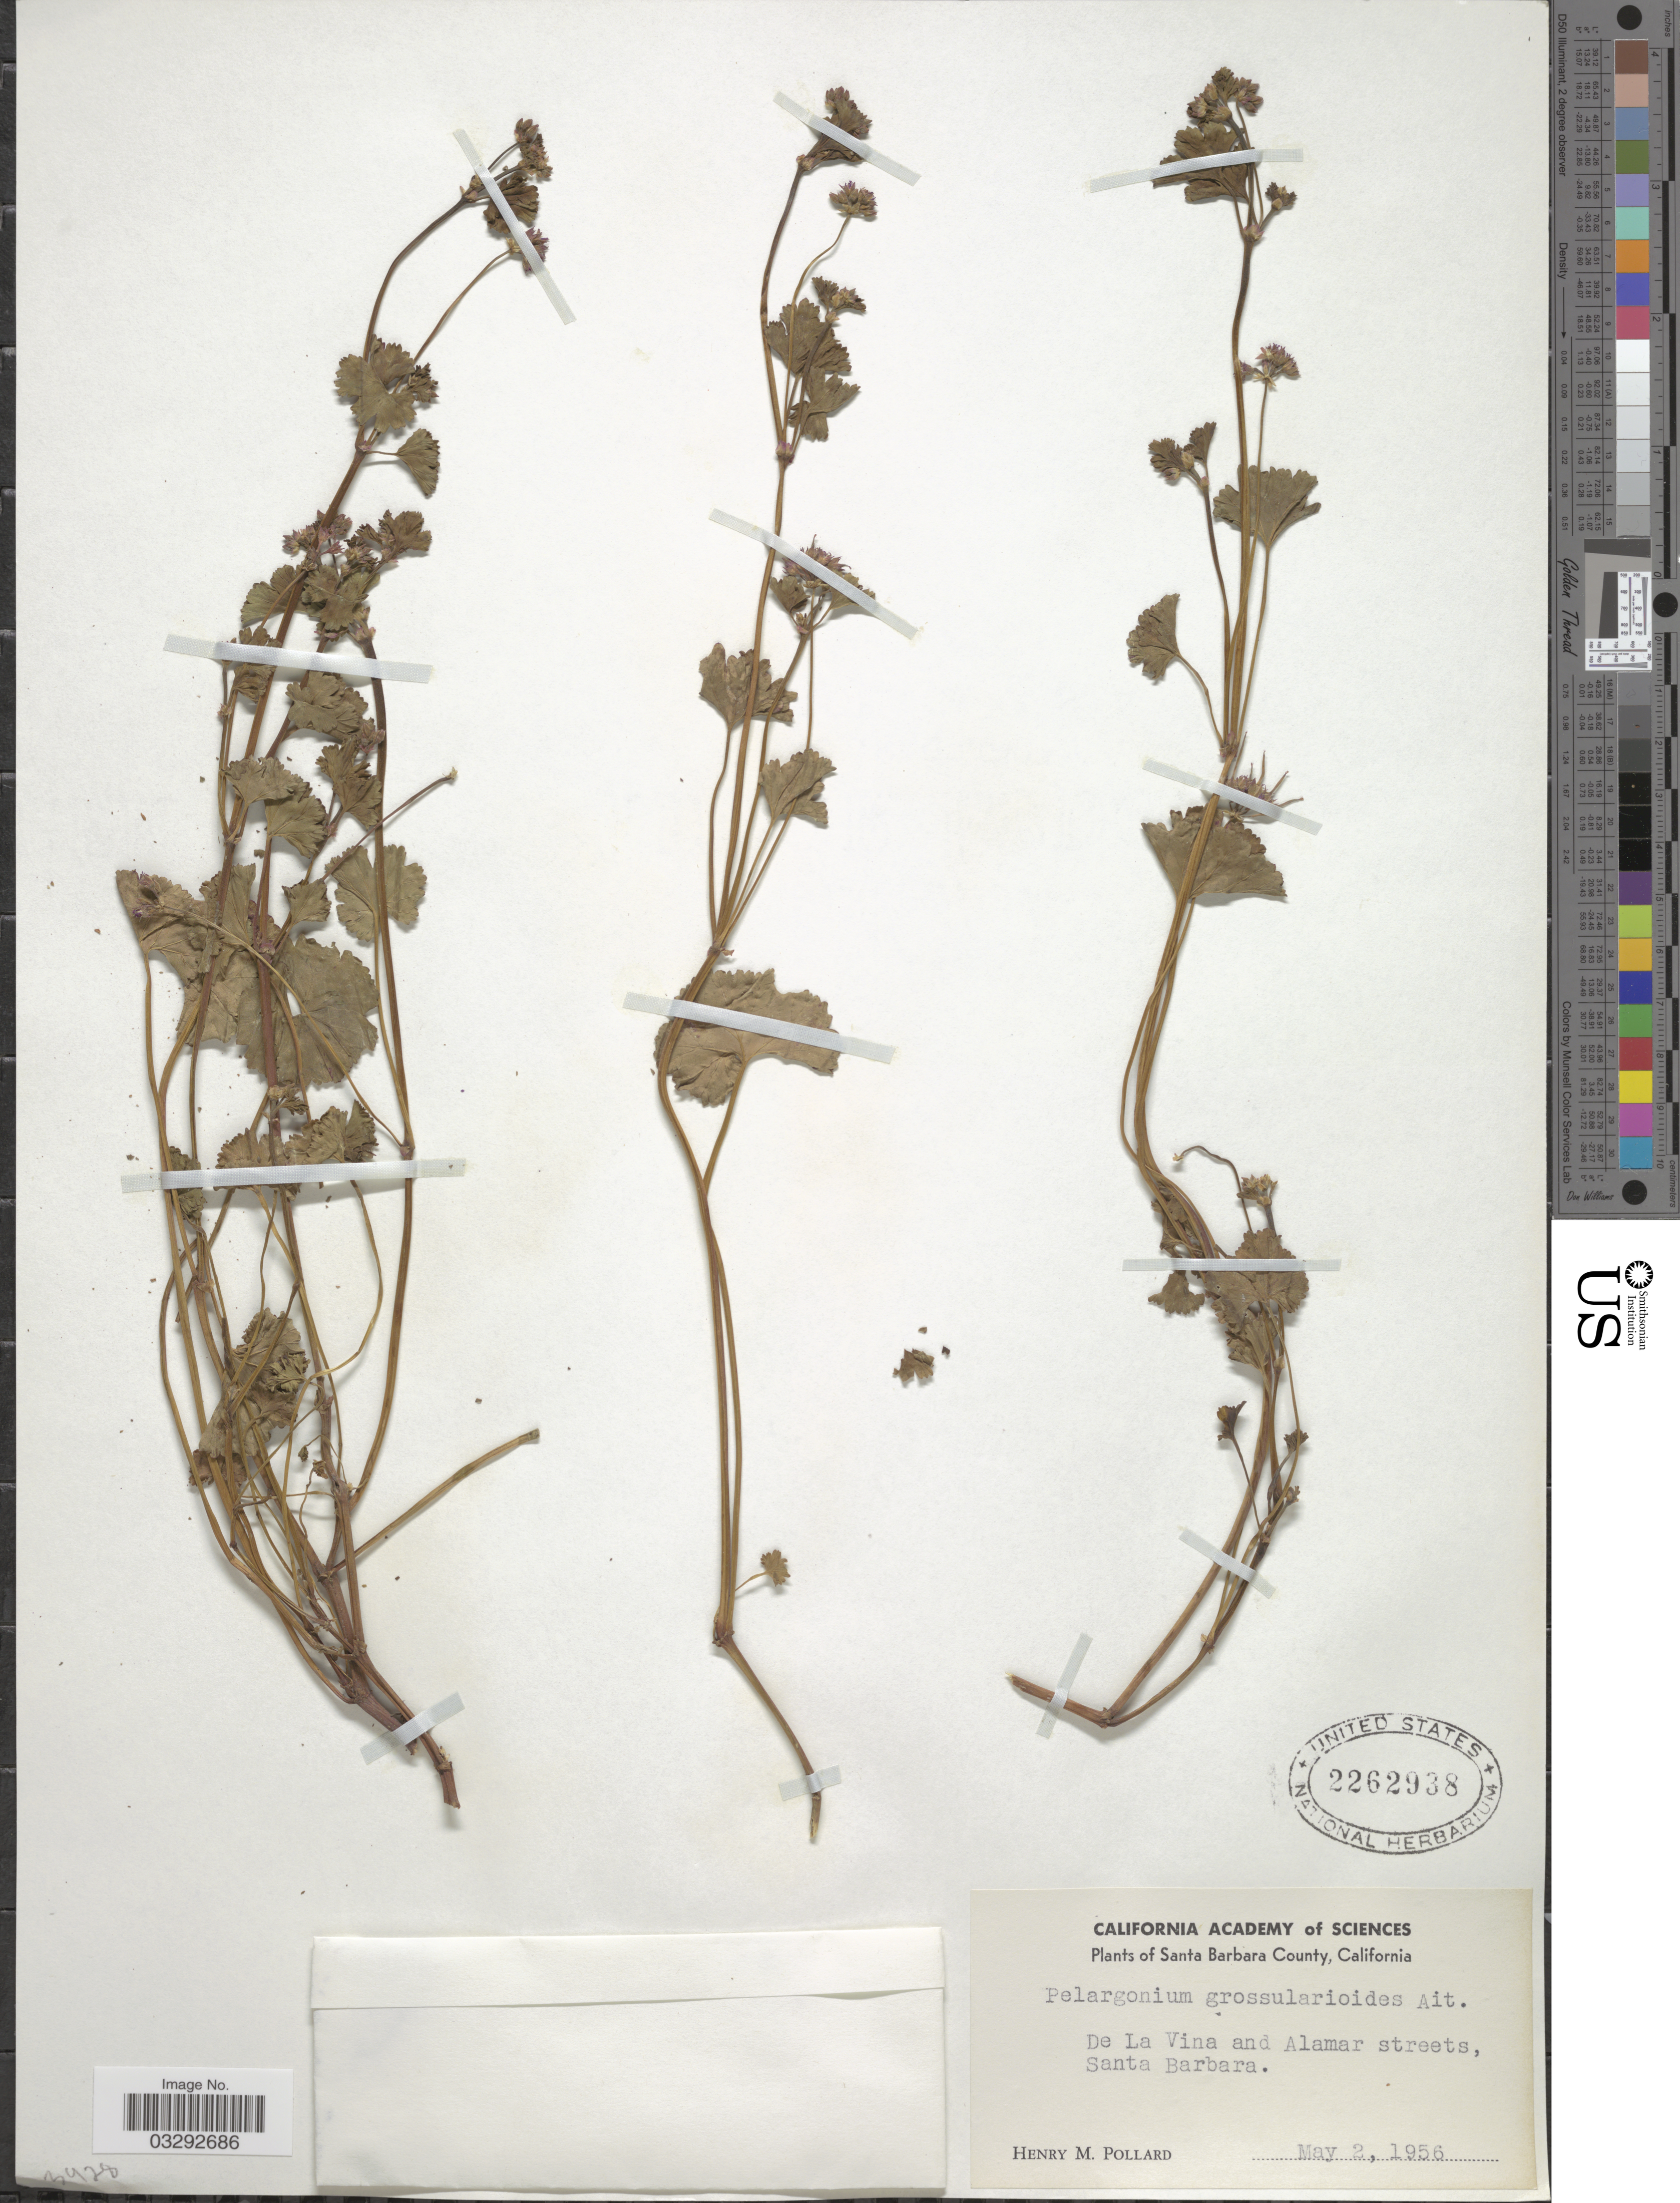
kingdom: Plantae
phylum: Tracheophyta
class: Magnoliopsida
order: Geraniales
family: Geraniaceae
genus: Pelargonium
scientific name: Pelargonium sp.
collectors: H. M. Pollard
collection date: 1956-05-02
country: United States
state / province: California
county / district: Santa Barbara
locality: Santa Barbara County. De La Vina and Alamar streets, Santa Barbara.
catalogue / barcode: US 2262938